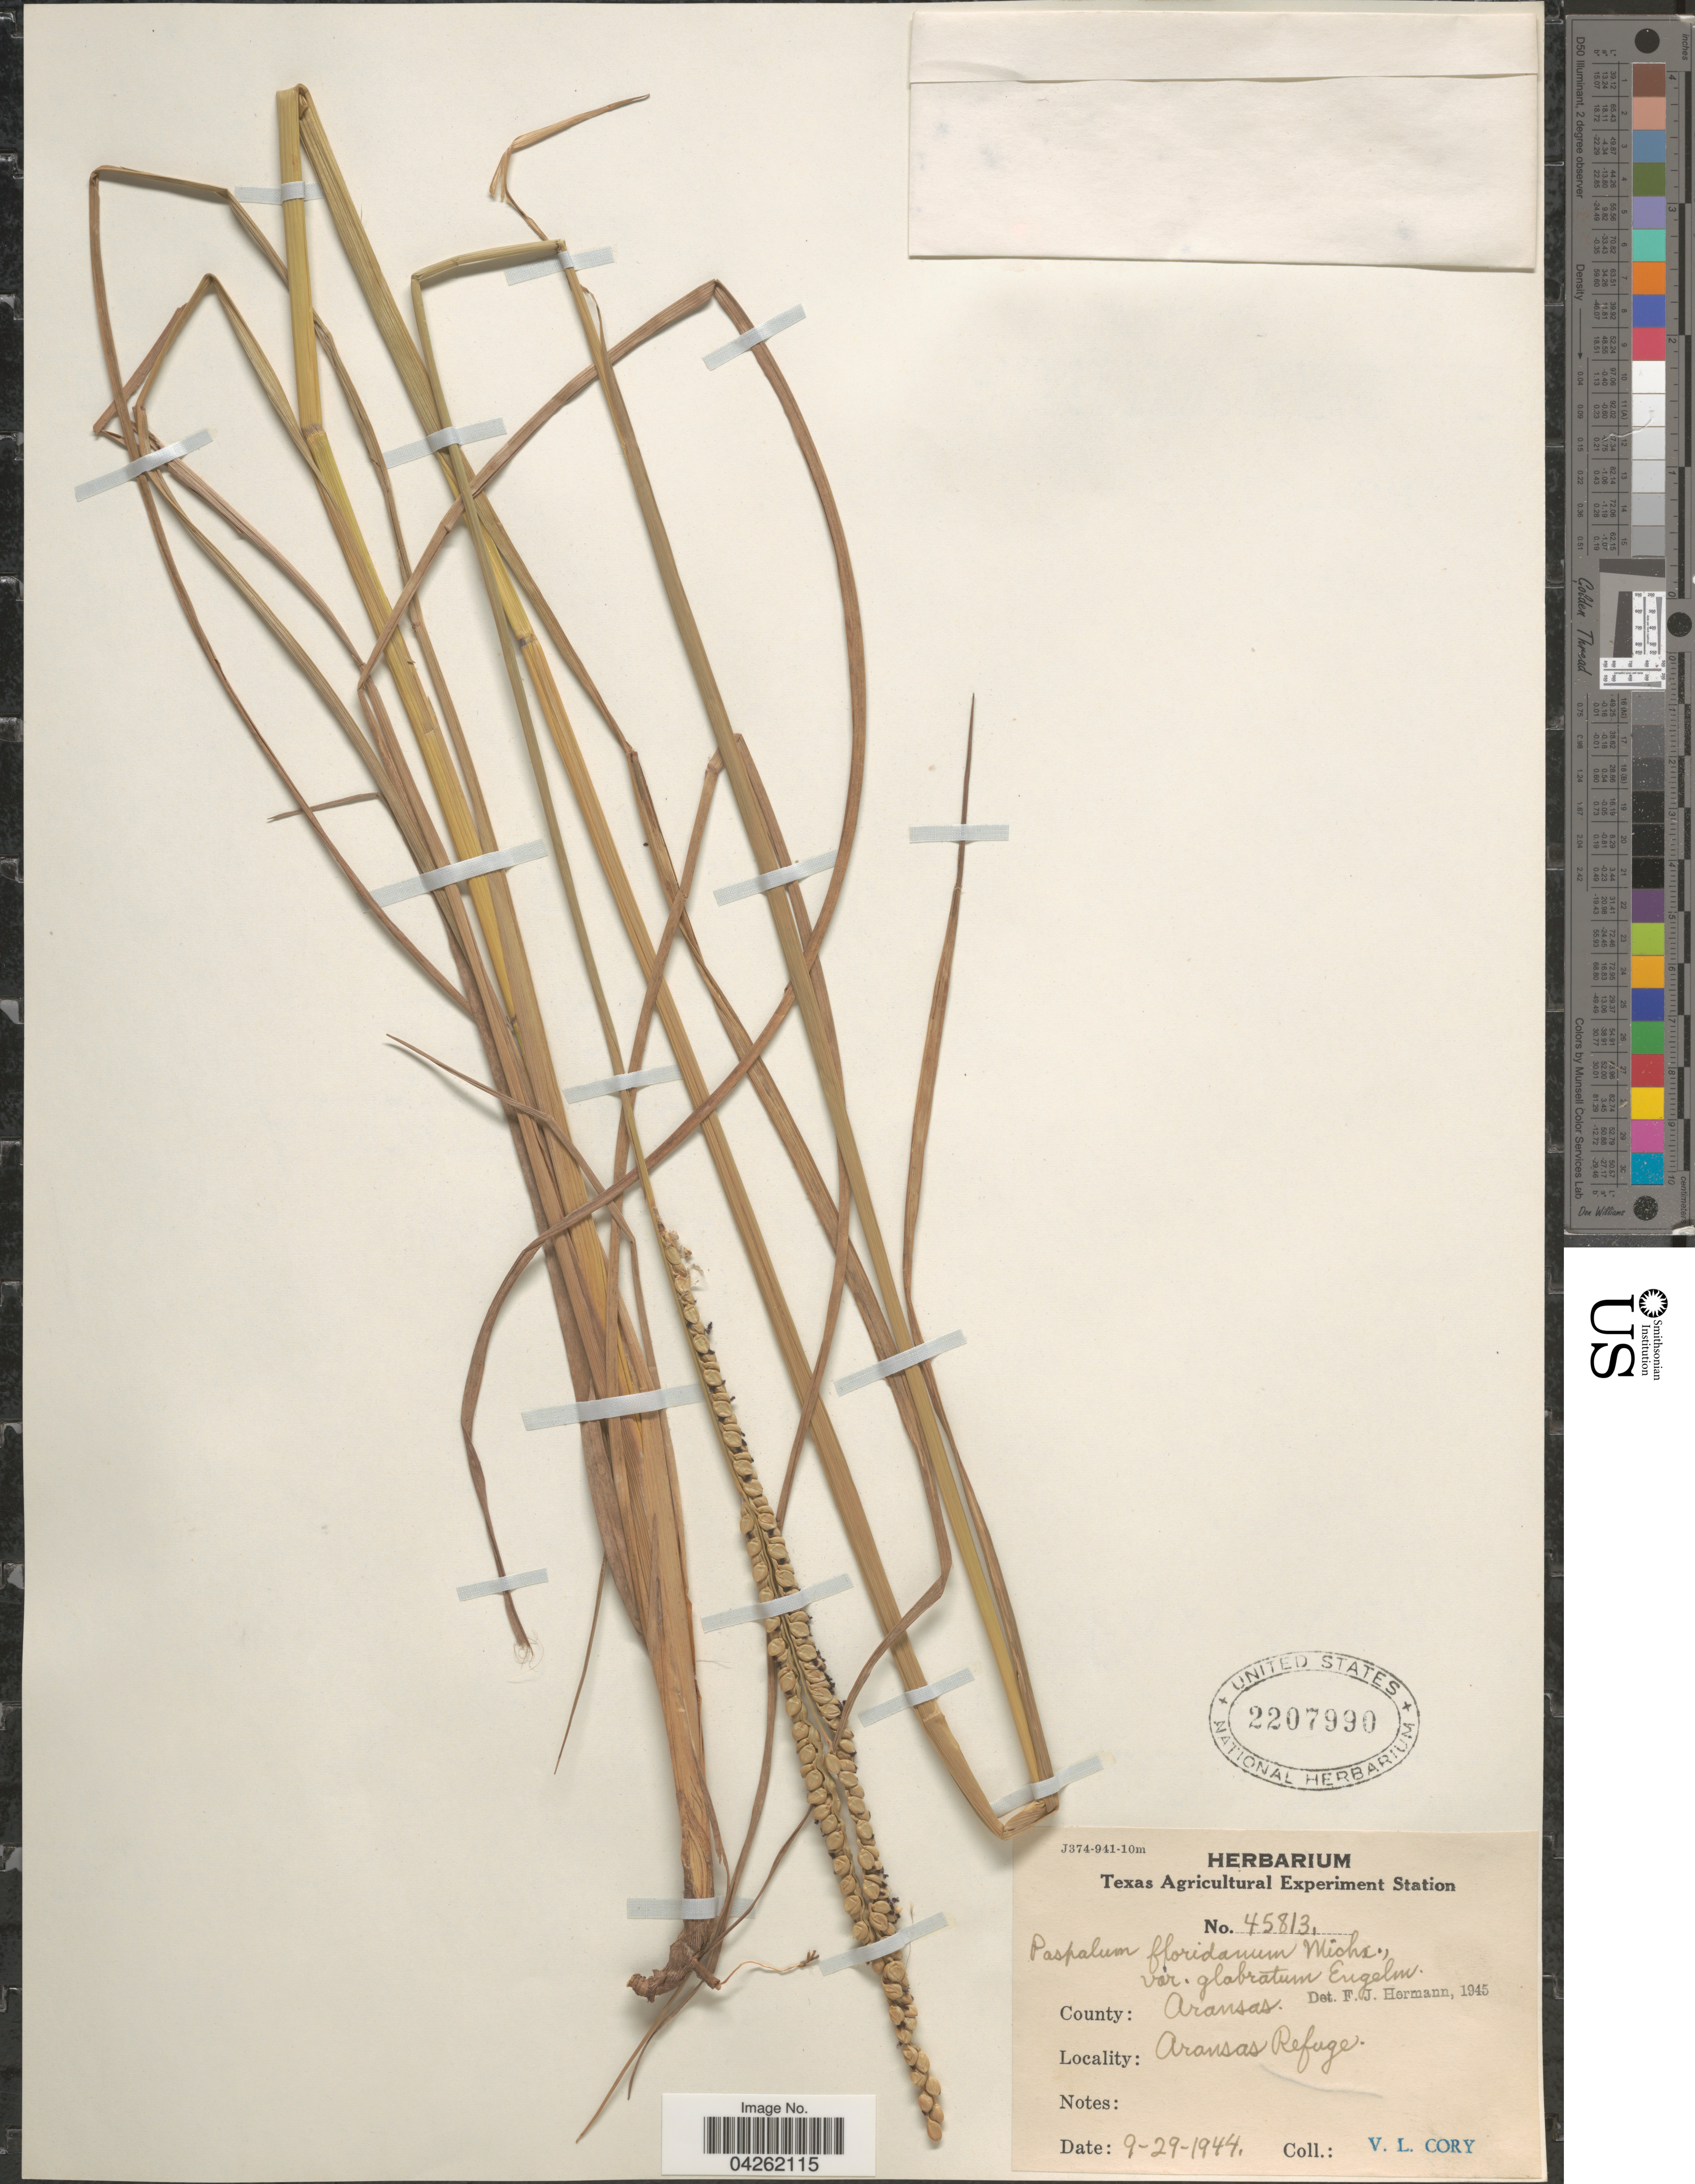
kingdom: Plantae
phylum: Tracheophyta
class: Liliopsida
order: Poales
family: Poaceae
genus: Paspalum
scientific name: Paspalum floridanum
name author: Michx.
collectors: V. Cory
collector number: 45813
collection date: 1944-09-29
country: United States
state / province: Texas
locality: County: Aransas. Aransas Refuge.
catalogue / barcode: US 2207990